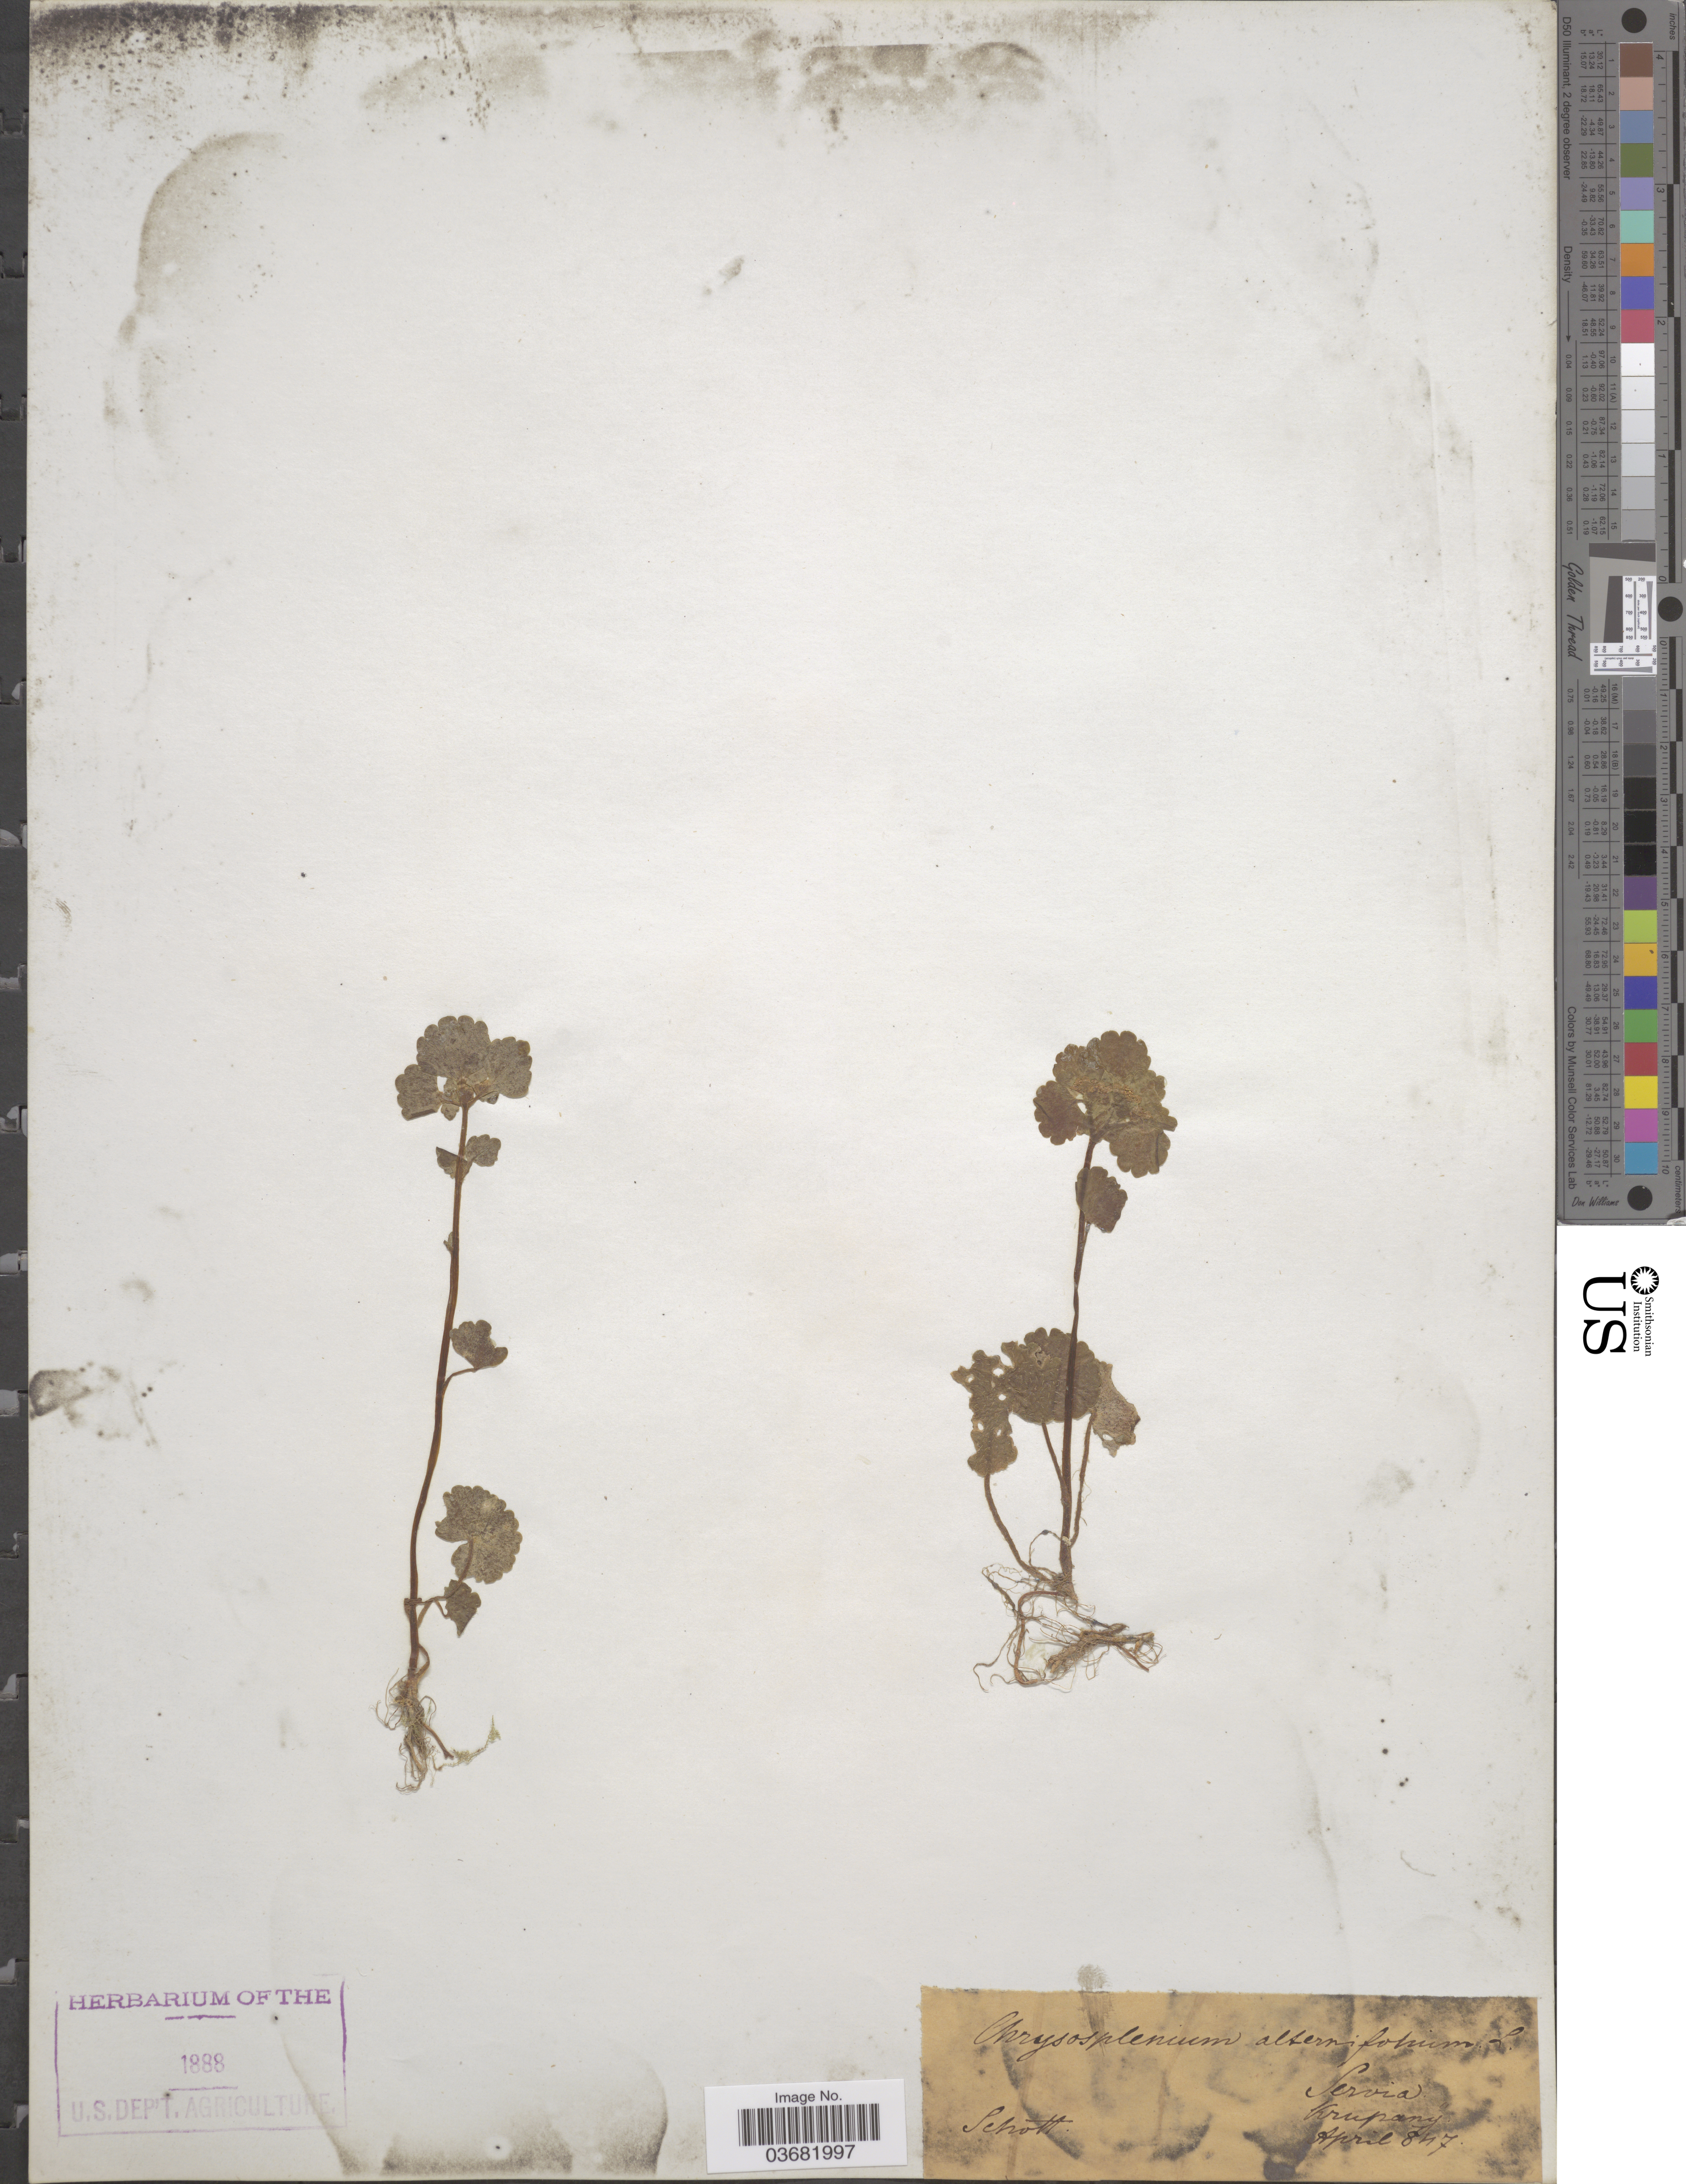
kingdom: Plantae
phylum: Tracheophyta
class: Magnoliopsida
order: Saxifragales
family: Saxifragaceae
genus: Chrysosplenium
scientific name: Chrysosplenium alternifolium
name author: L.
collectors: Schott, --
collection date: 1847-04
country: Serbia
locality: Servia. Krupany.